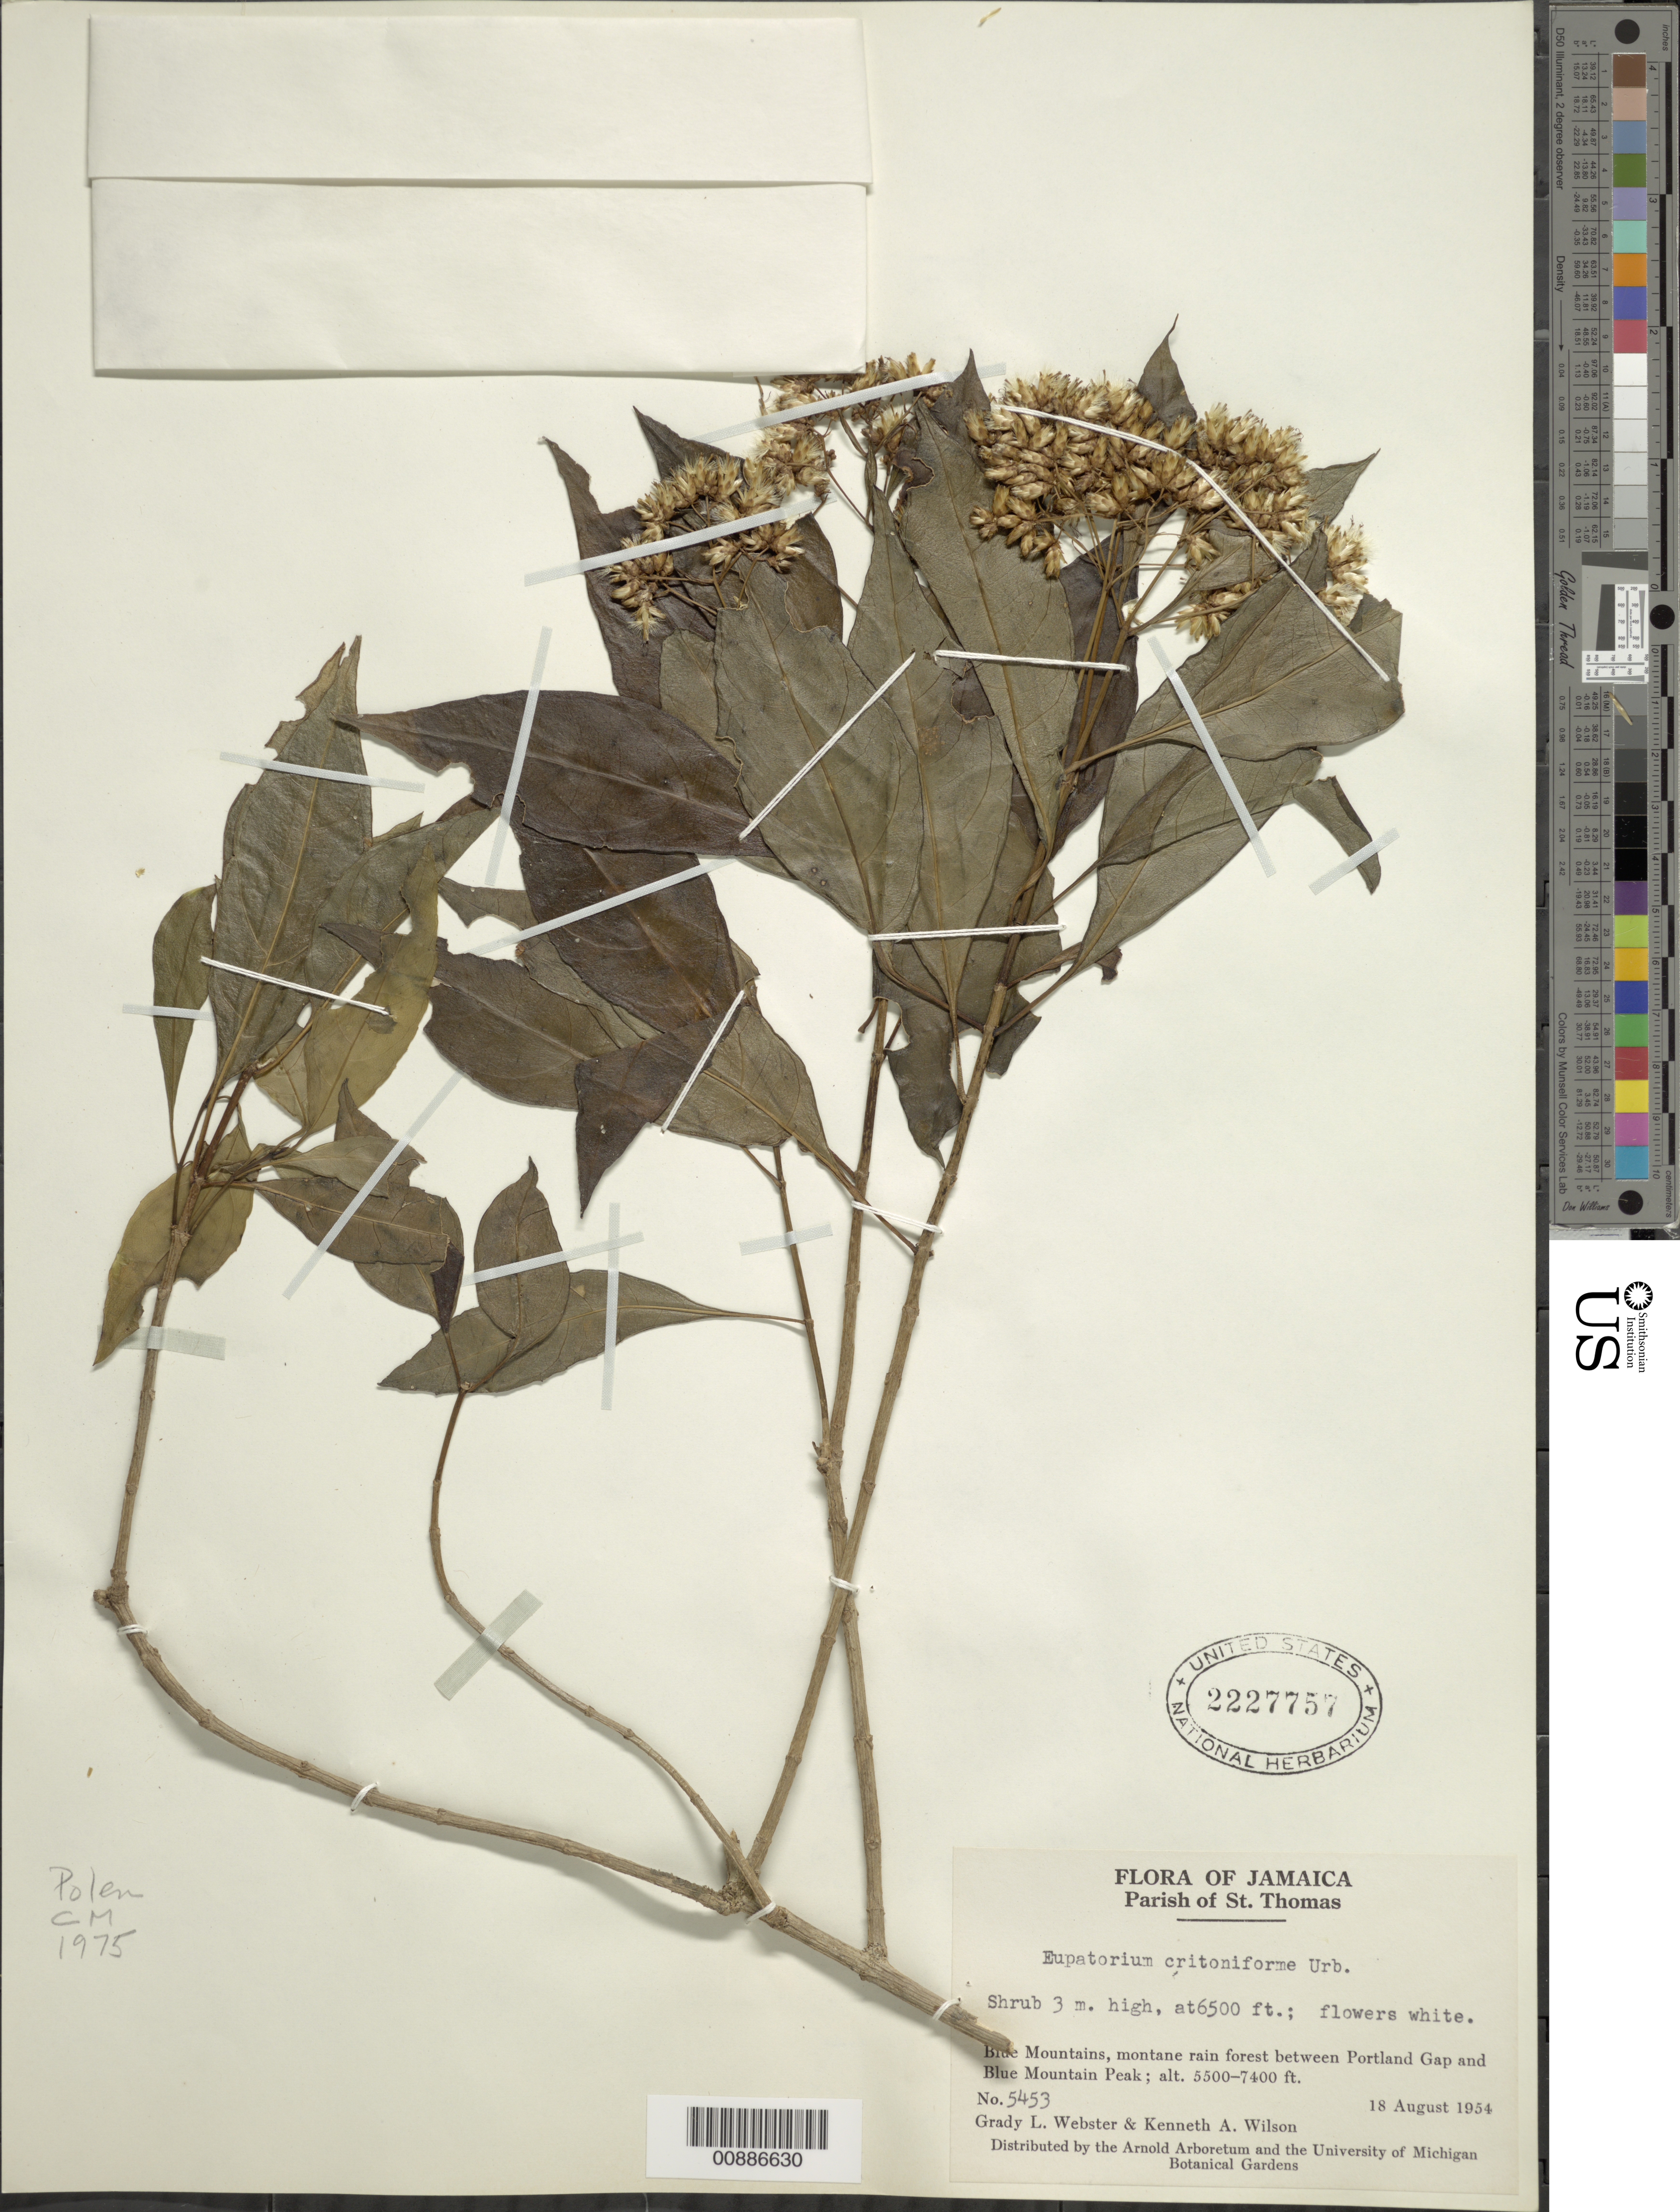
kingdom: Plantae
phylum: Tracheophyta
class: Magnoliopsida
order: Asterales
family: Asteraceae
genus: Urbananthus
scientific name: Urbananthus critoniforme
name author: (Urb.) R.M. King & H. Rob.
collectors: G. L. Webster & K. A. Wilson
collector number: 5453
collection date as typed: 18 Aug 1954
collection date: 1954-08-18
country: Jamaica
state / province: Saint Thomas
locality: Blue Mountains, forest between Portland Gap and Blue Mountain Peak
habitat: Montane rainforest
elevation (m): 1981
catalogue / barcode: US 2227757